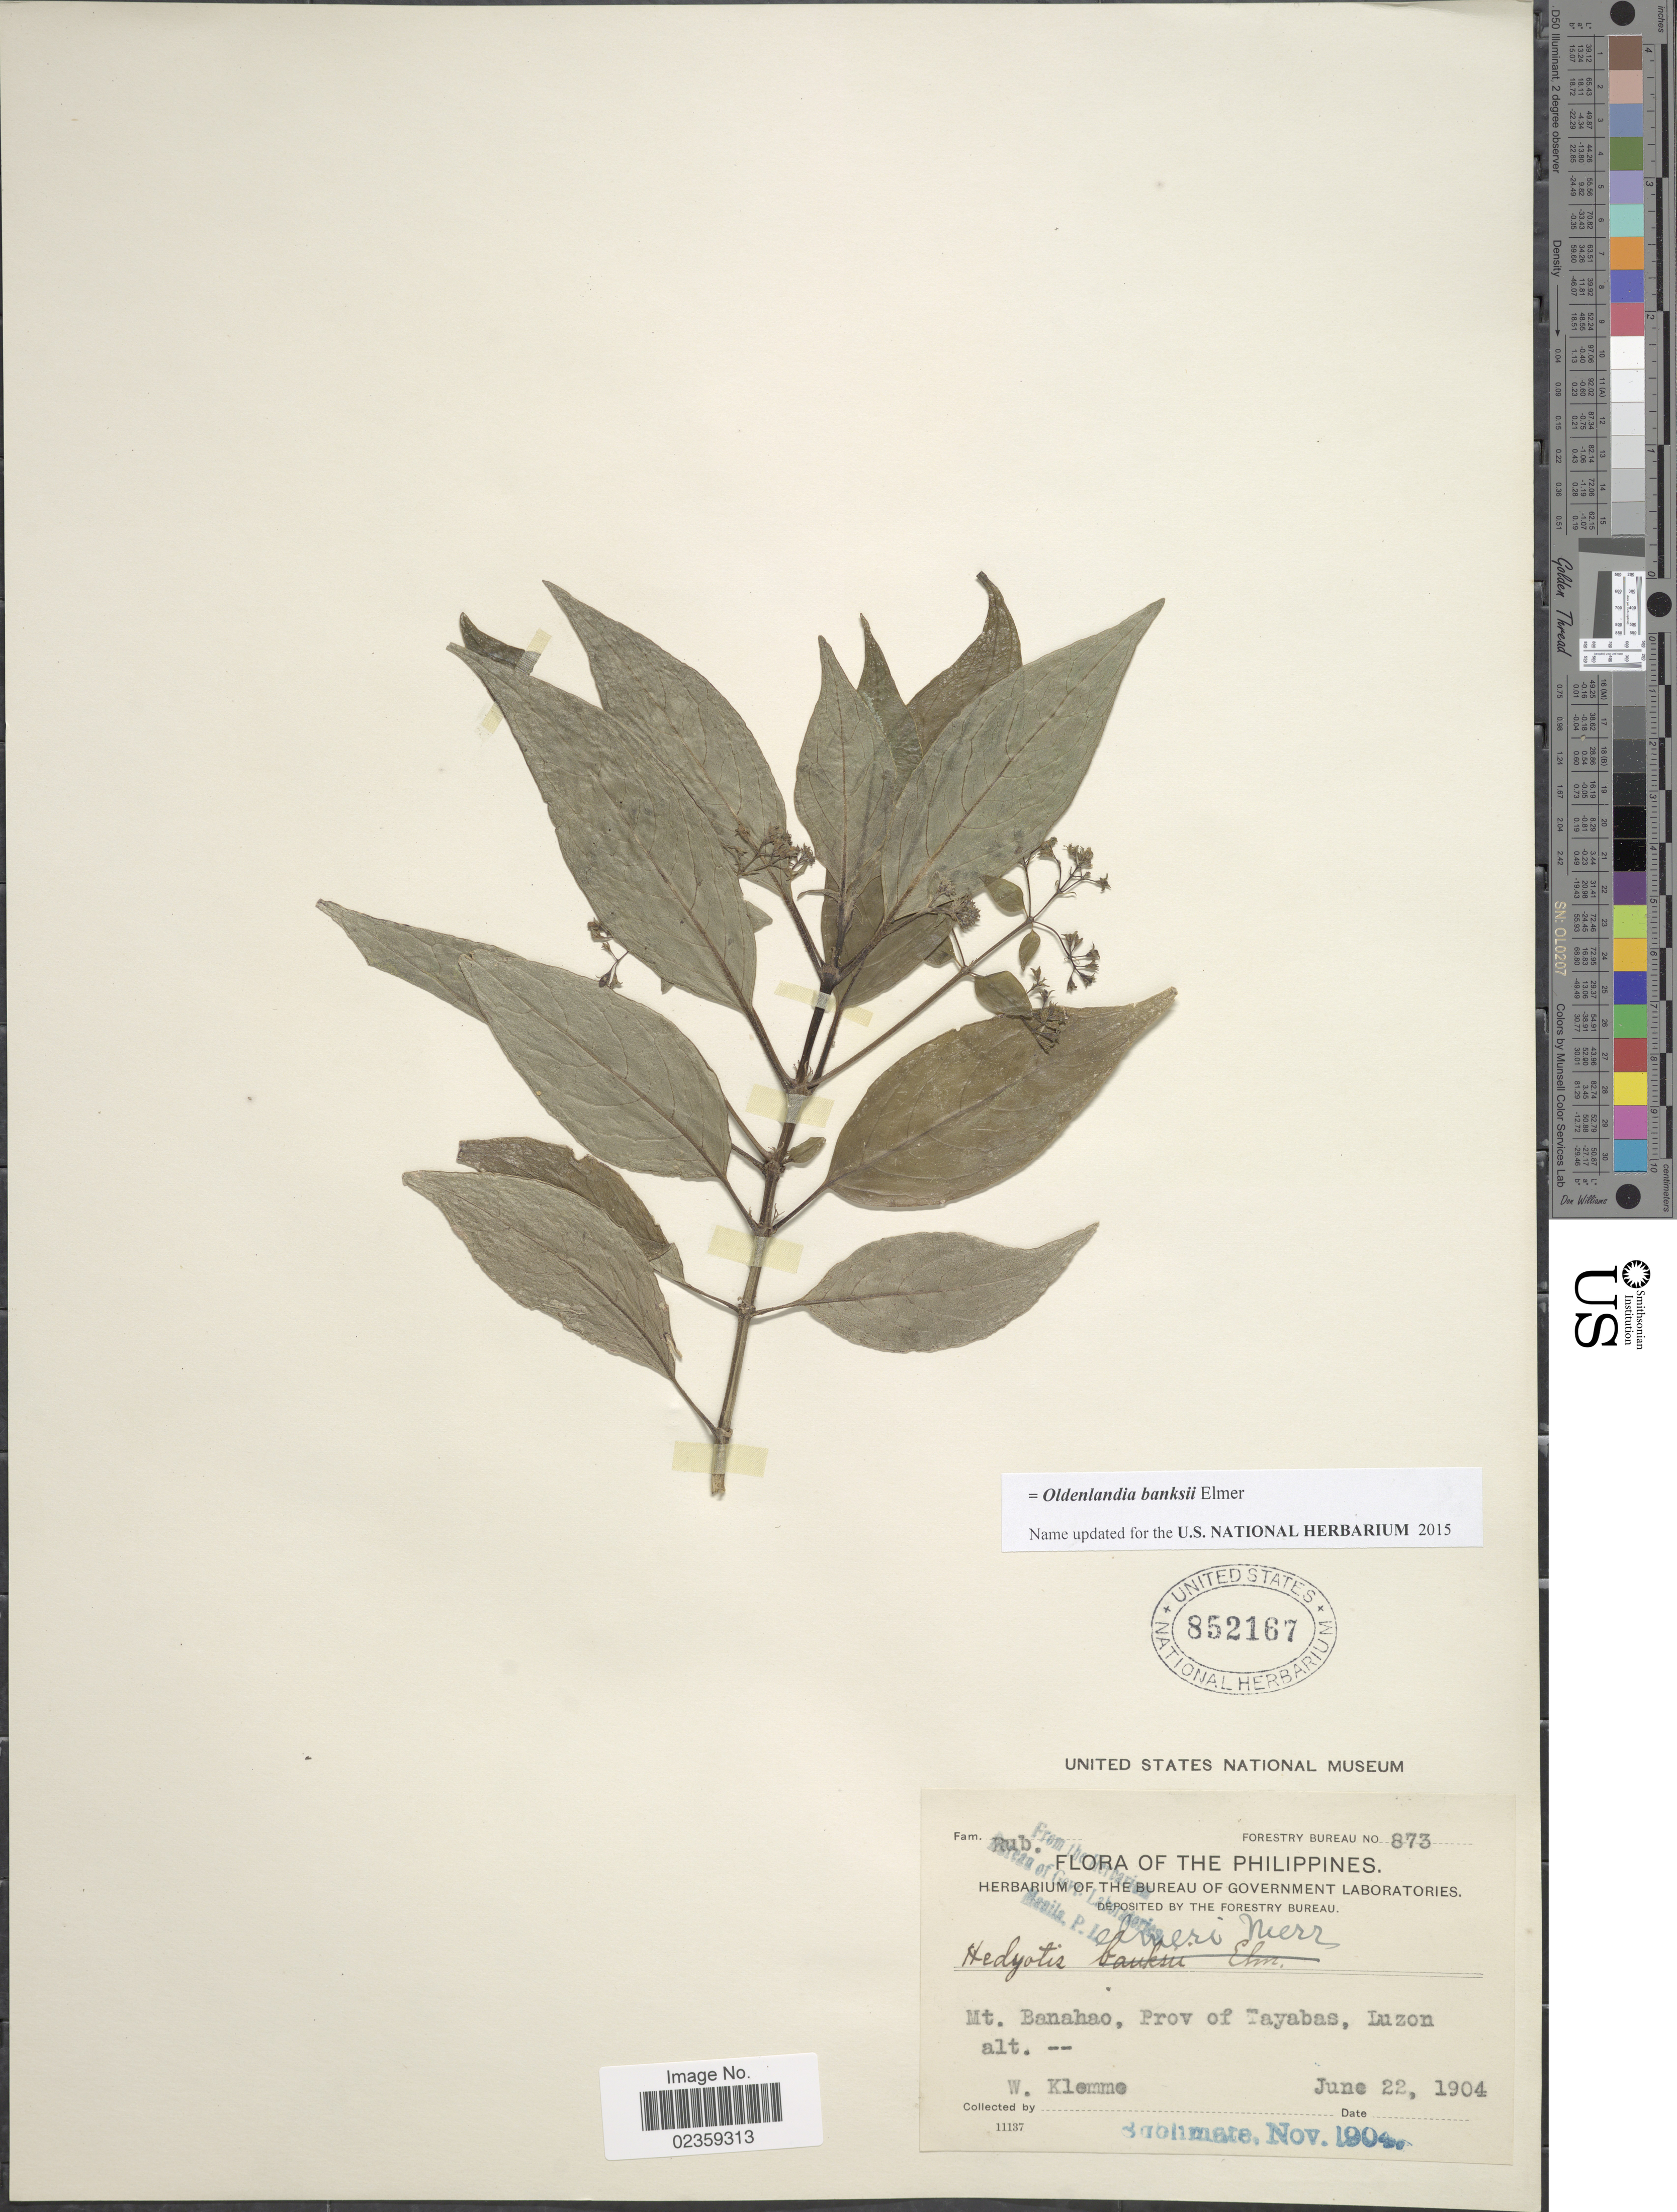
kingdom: Plantae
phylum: Tracheophyta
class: Magnoliopsida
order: Gentianales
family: Rubiaceae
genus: Oldenlandia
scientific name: Oldenlandia banksii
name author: Elmer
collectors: W. Klemme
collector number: Forestry Bureau 873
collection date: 1904-06-22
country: Philippines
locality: Mt. Banahao, Prov of Tayabas, Luzon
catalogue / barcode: US 852167